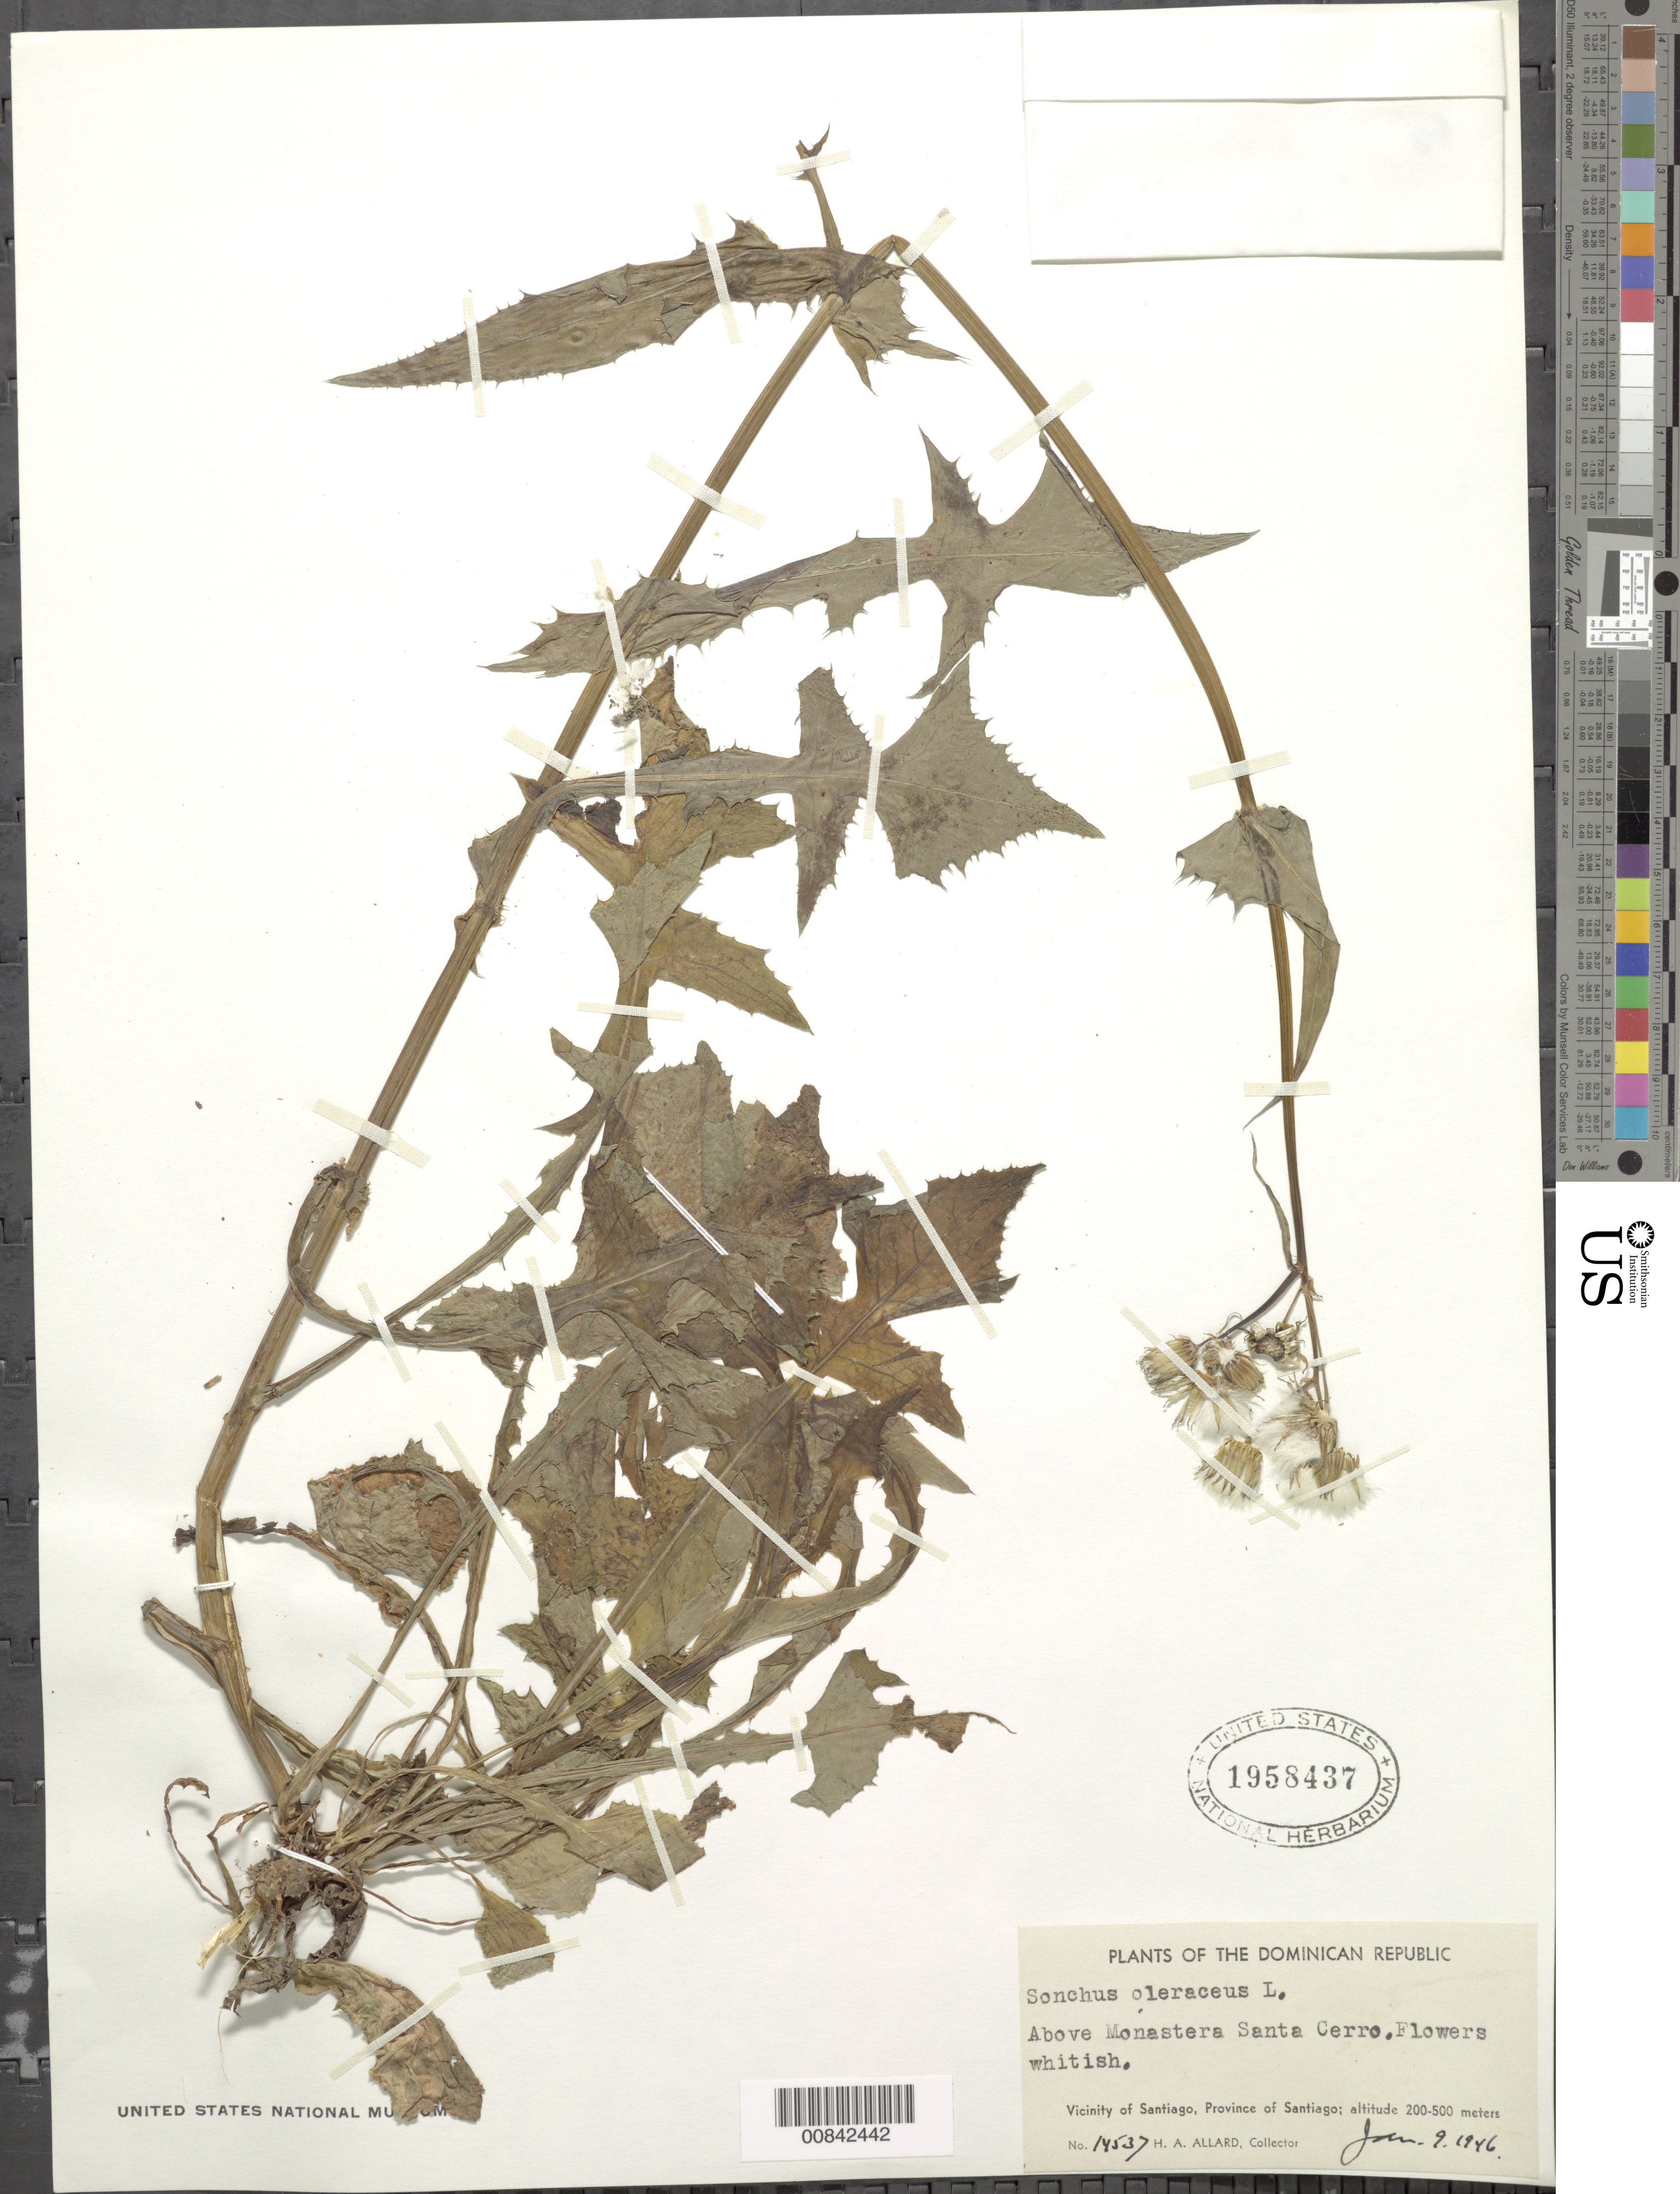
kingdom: Plantae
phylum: Tracheophyta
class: Magnoliopsida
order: Asterales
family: Asteraceae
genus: Sonchus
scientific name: Sonchus oleraceus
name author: L.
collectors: H. A. Allard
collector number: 14537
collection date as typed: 09 Jan 1946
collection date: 1946-01-09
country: Dominican Republic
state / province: Santiago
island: Hispaniola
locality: Vicinity of Santiago, above Monastera Santa Cerro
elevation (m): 200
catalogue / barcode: US 1958437